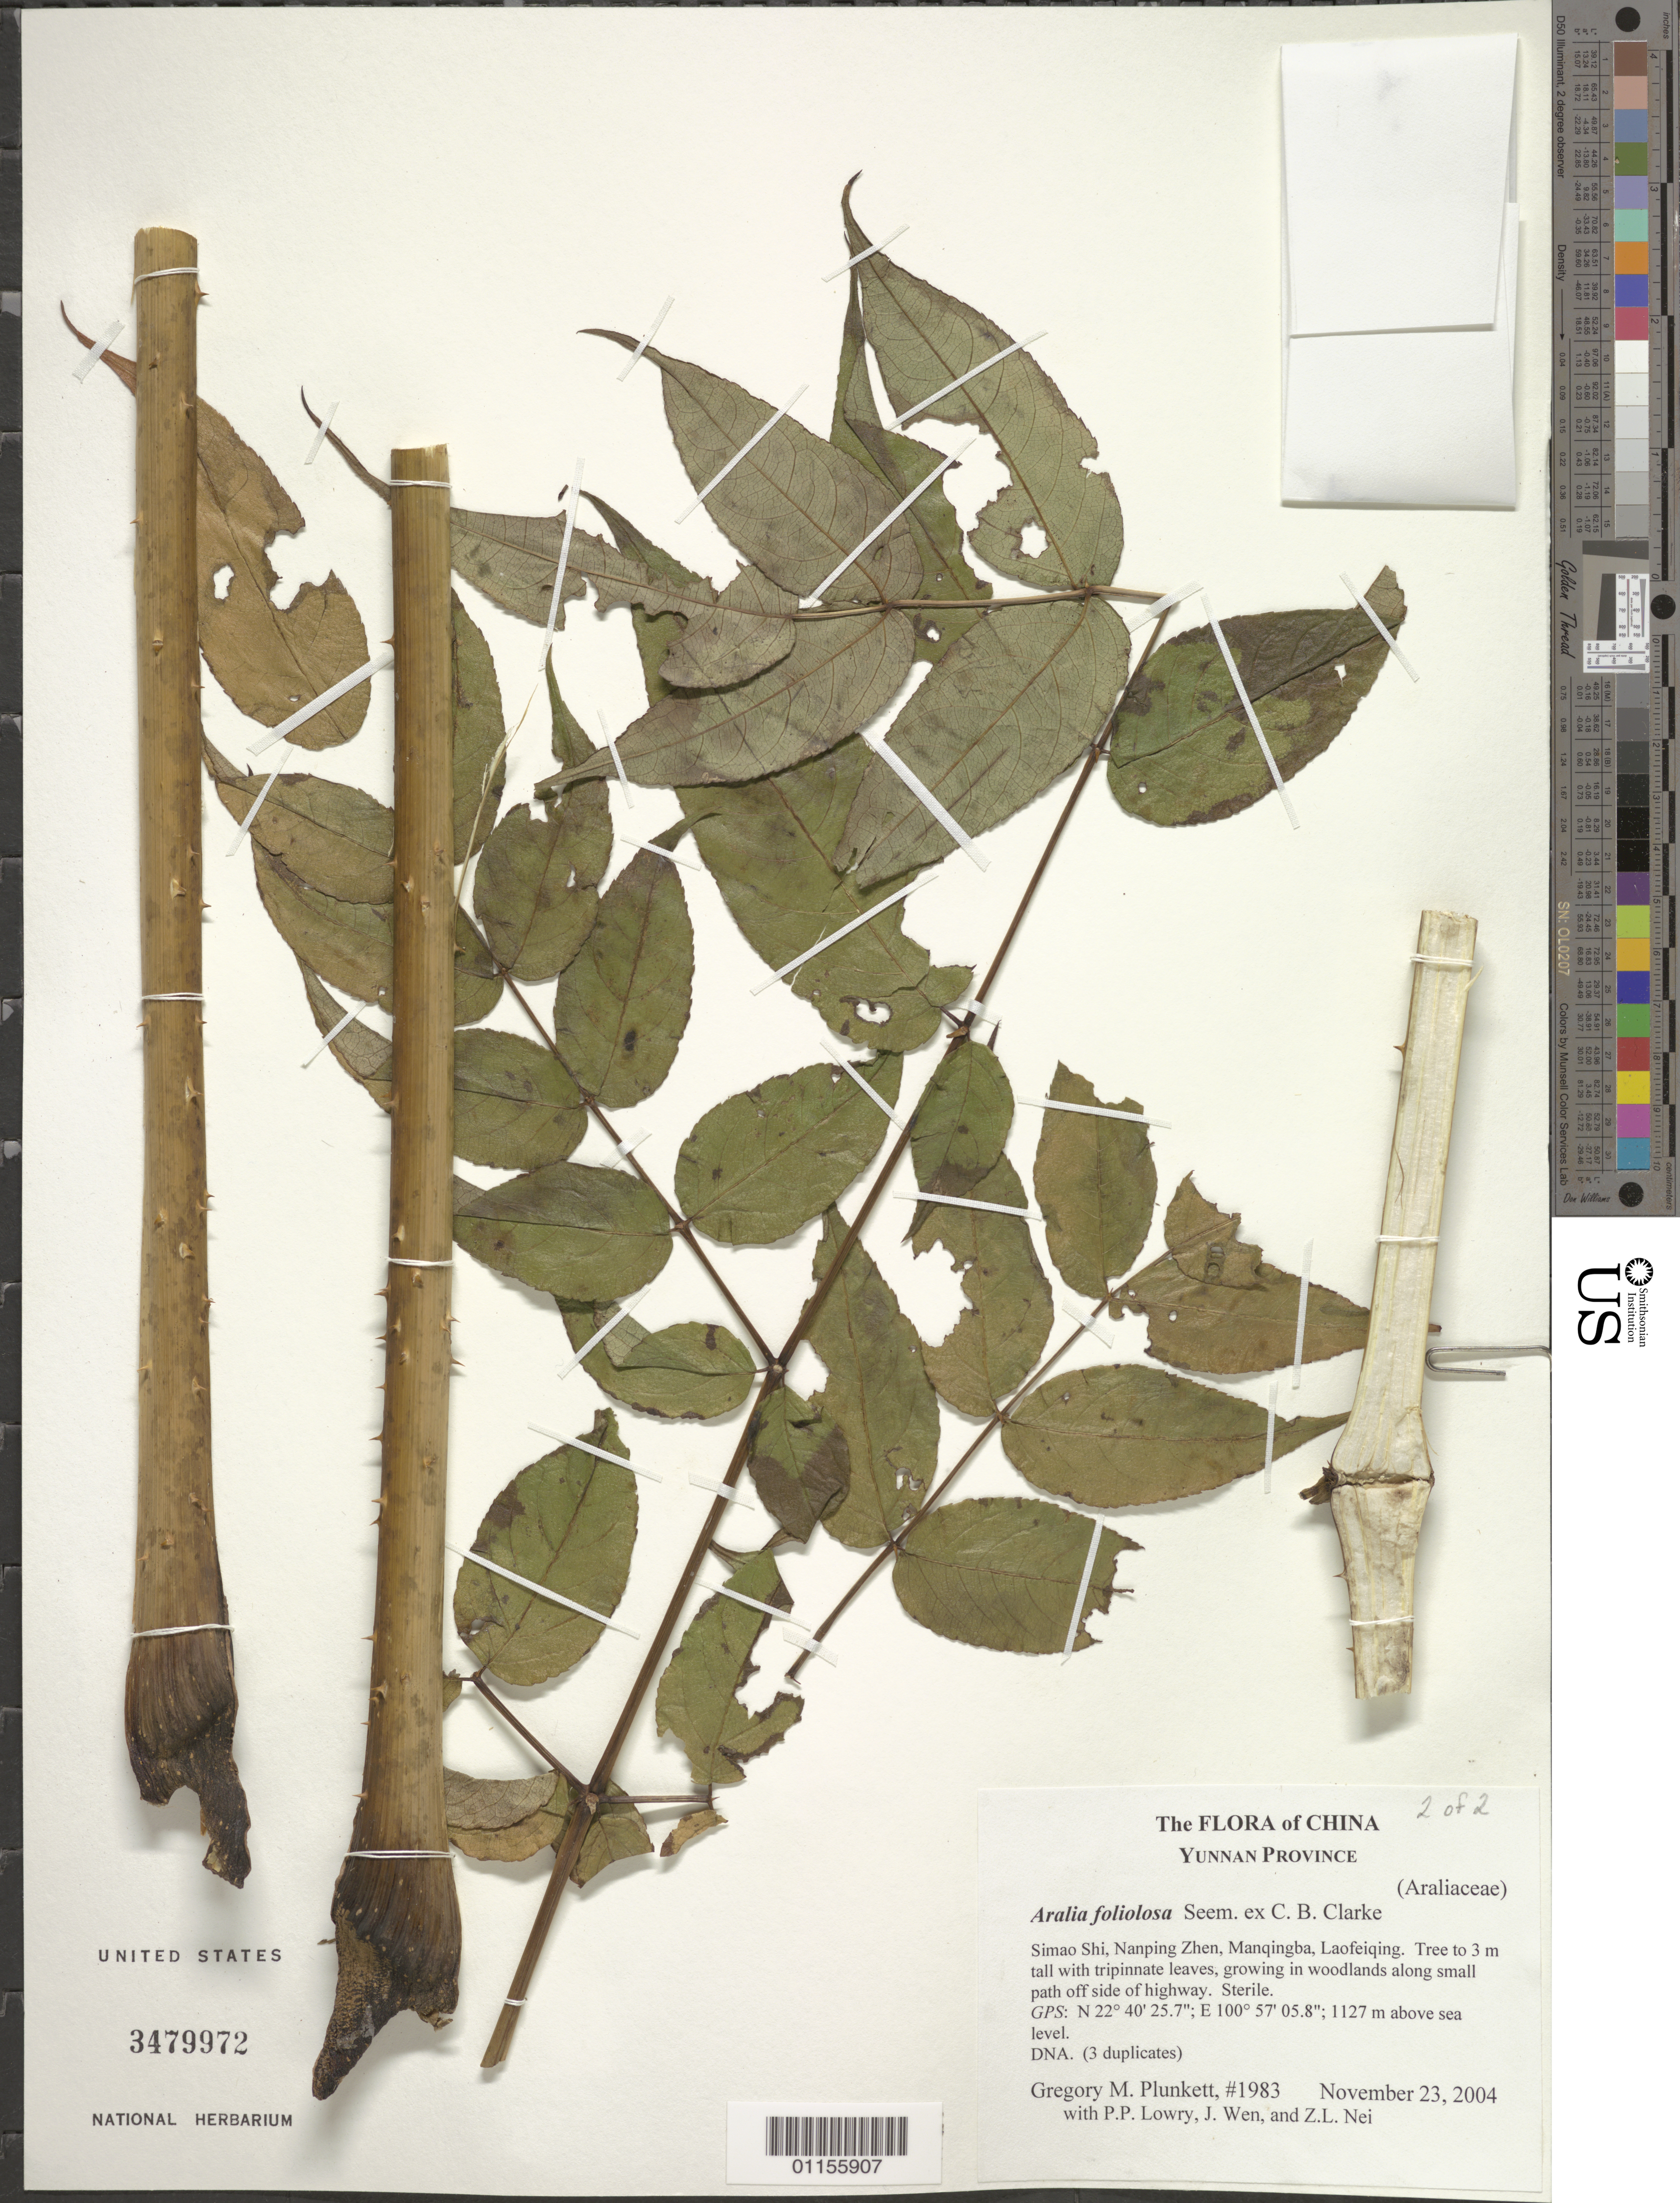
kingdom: Plantae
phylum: Tracheophyta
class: Magnoliopsida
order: Apiales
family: Araliaceae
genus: Aralia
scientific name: Aralia foliolosa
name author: Seem. ex C.B. Clarke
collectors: G. M. Plunkett, P. P. Lowry, J. Wen & Z. Nei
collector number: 1983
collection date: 2004-11-23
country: China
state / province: Yunnan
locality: Simao Shi, Nanping Zhen, Manqingba, Laofeiqing.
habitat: In woodlands along small path off side of Hwy.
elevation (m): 1127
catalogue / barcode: US 3479972